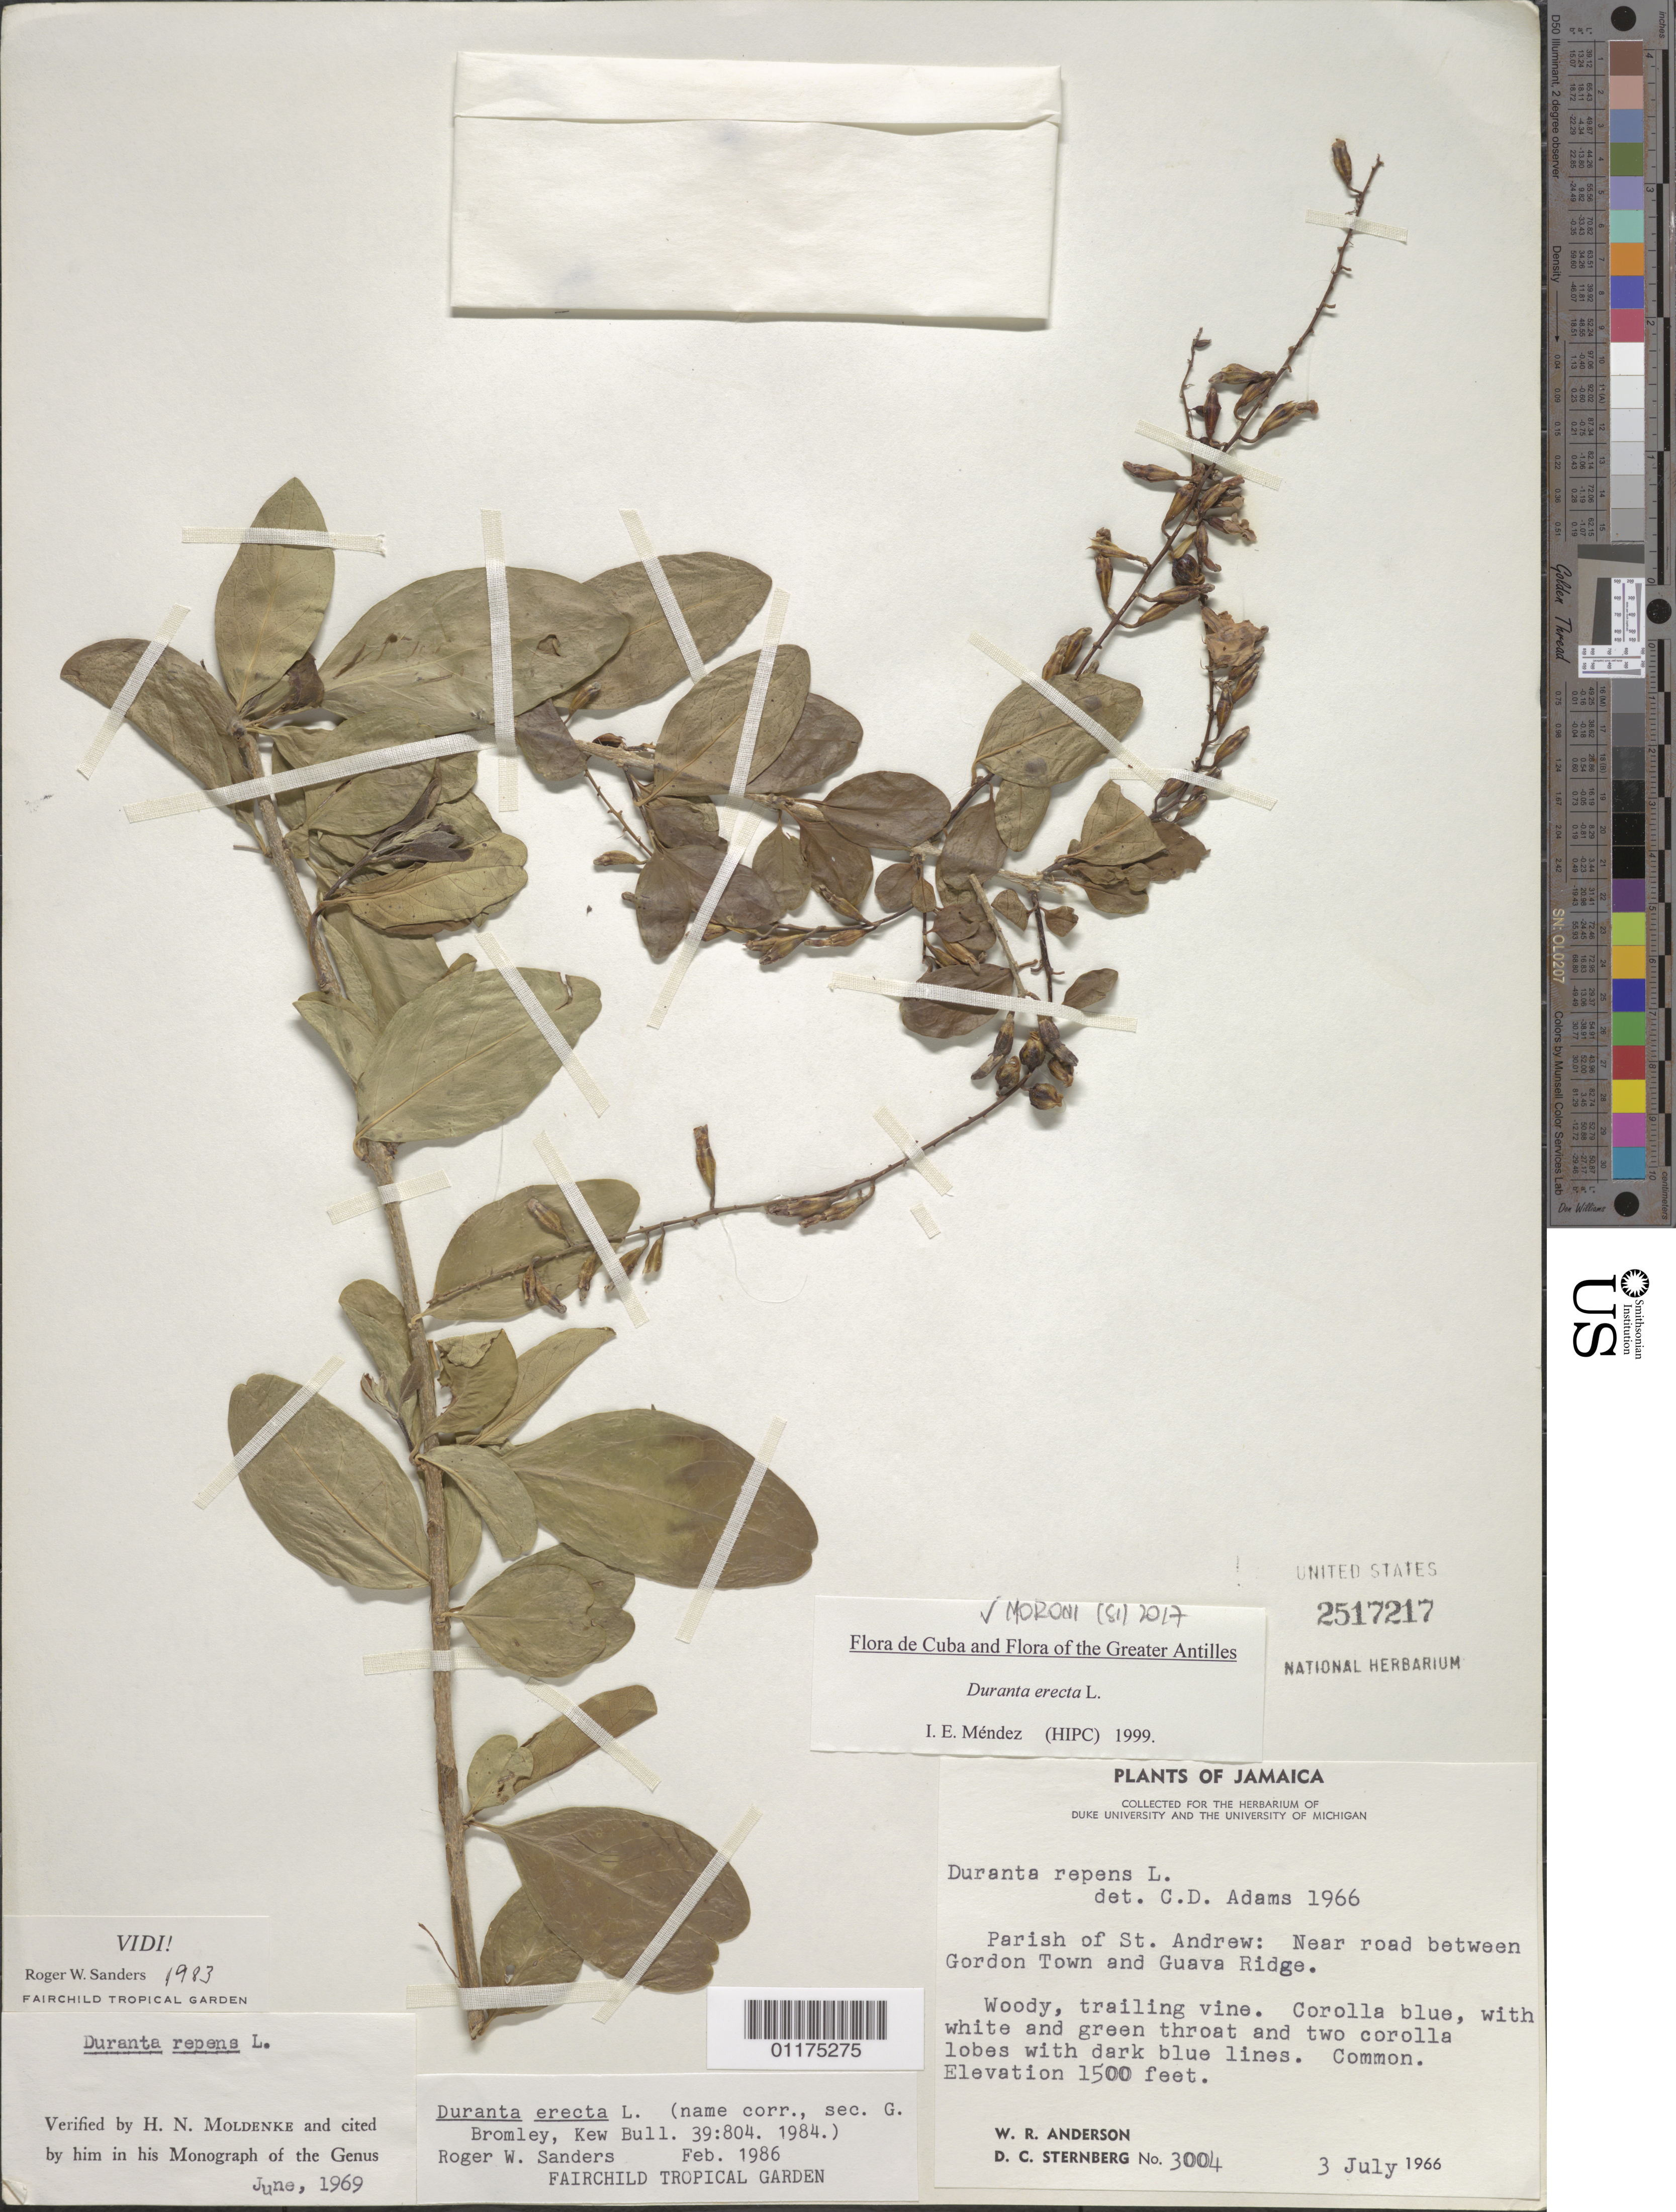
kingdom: Plantae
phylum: Tracheophyta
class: Magnoliopsida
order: Lamiales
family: Verbenaceae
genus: Duranta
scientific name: Duranta erecta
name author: L.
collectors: W. R. Anderson & D. Sternberg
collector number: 3004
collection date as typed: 03 Jul 1966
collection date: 1966-07-03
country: Jamaica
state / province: Saint Andrew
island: Jamaica I.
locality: Parish of St Andrew, Near road between Go9rdon Town and Guava Ridge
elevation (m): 457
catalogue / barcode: US 2517217